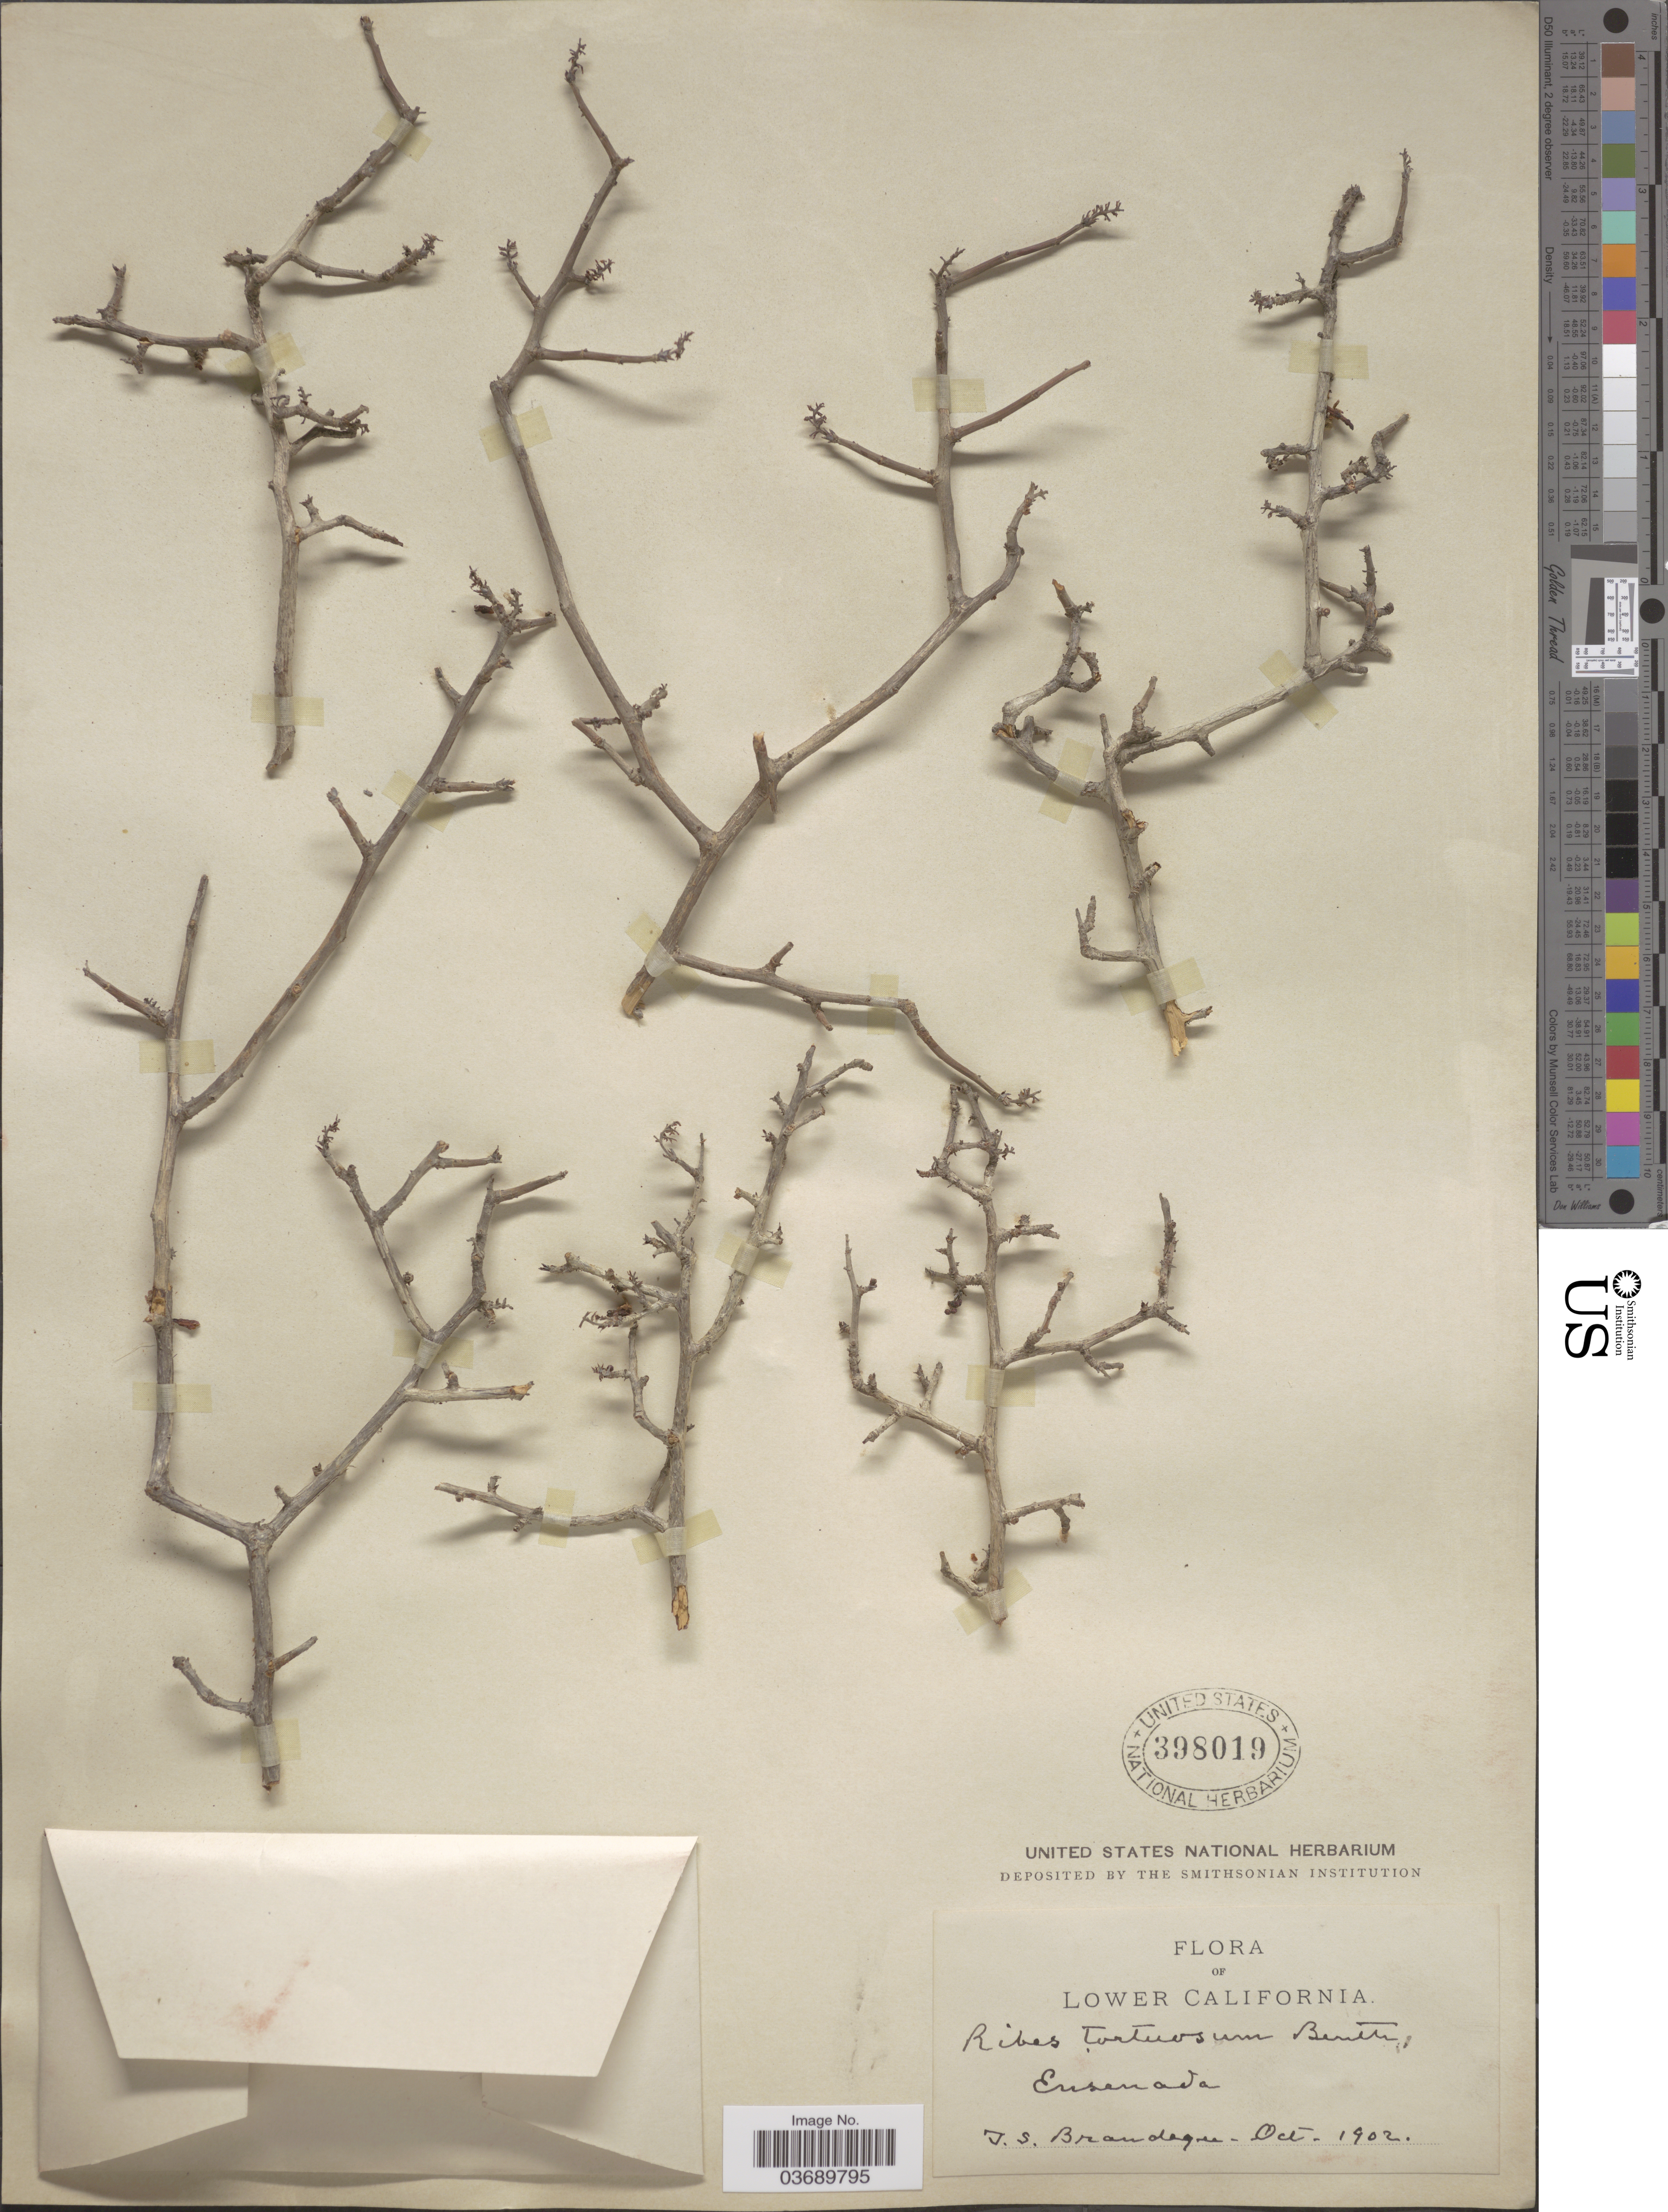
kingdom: Plantae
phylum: Tracheophyta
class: Magnoliopsida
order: Saxifragales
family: Grossulariaceae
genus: Ribes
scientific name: Ribes tortuosum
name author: Benth.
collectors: T. S. Brandegee (herbarium)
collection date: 1902-10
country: Mexico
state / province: Baja California Norte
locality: Lower California. Ensenada.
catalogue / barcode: US 398019